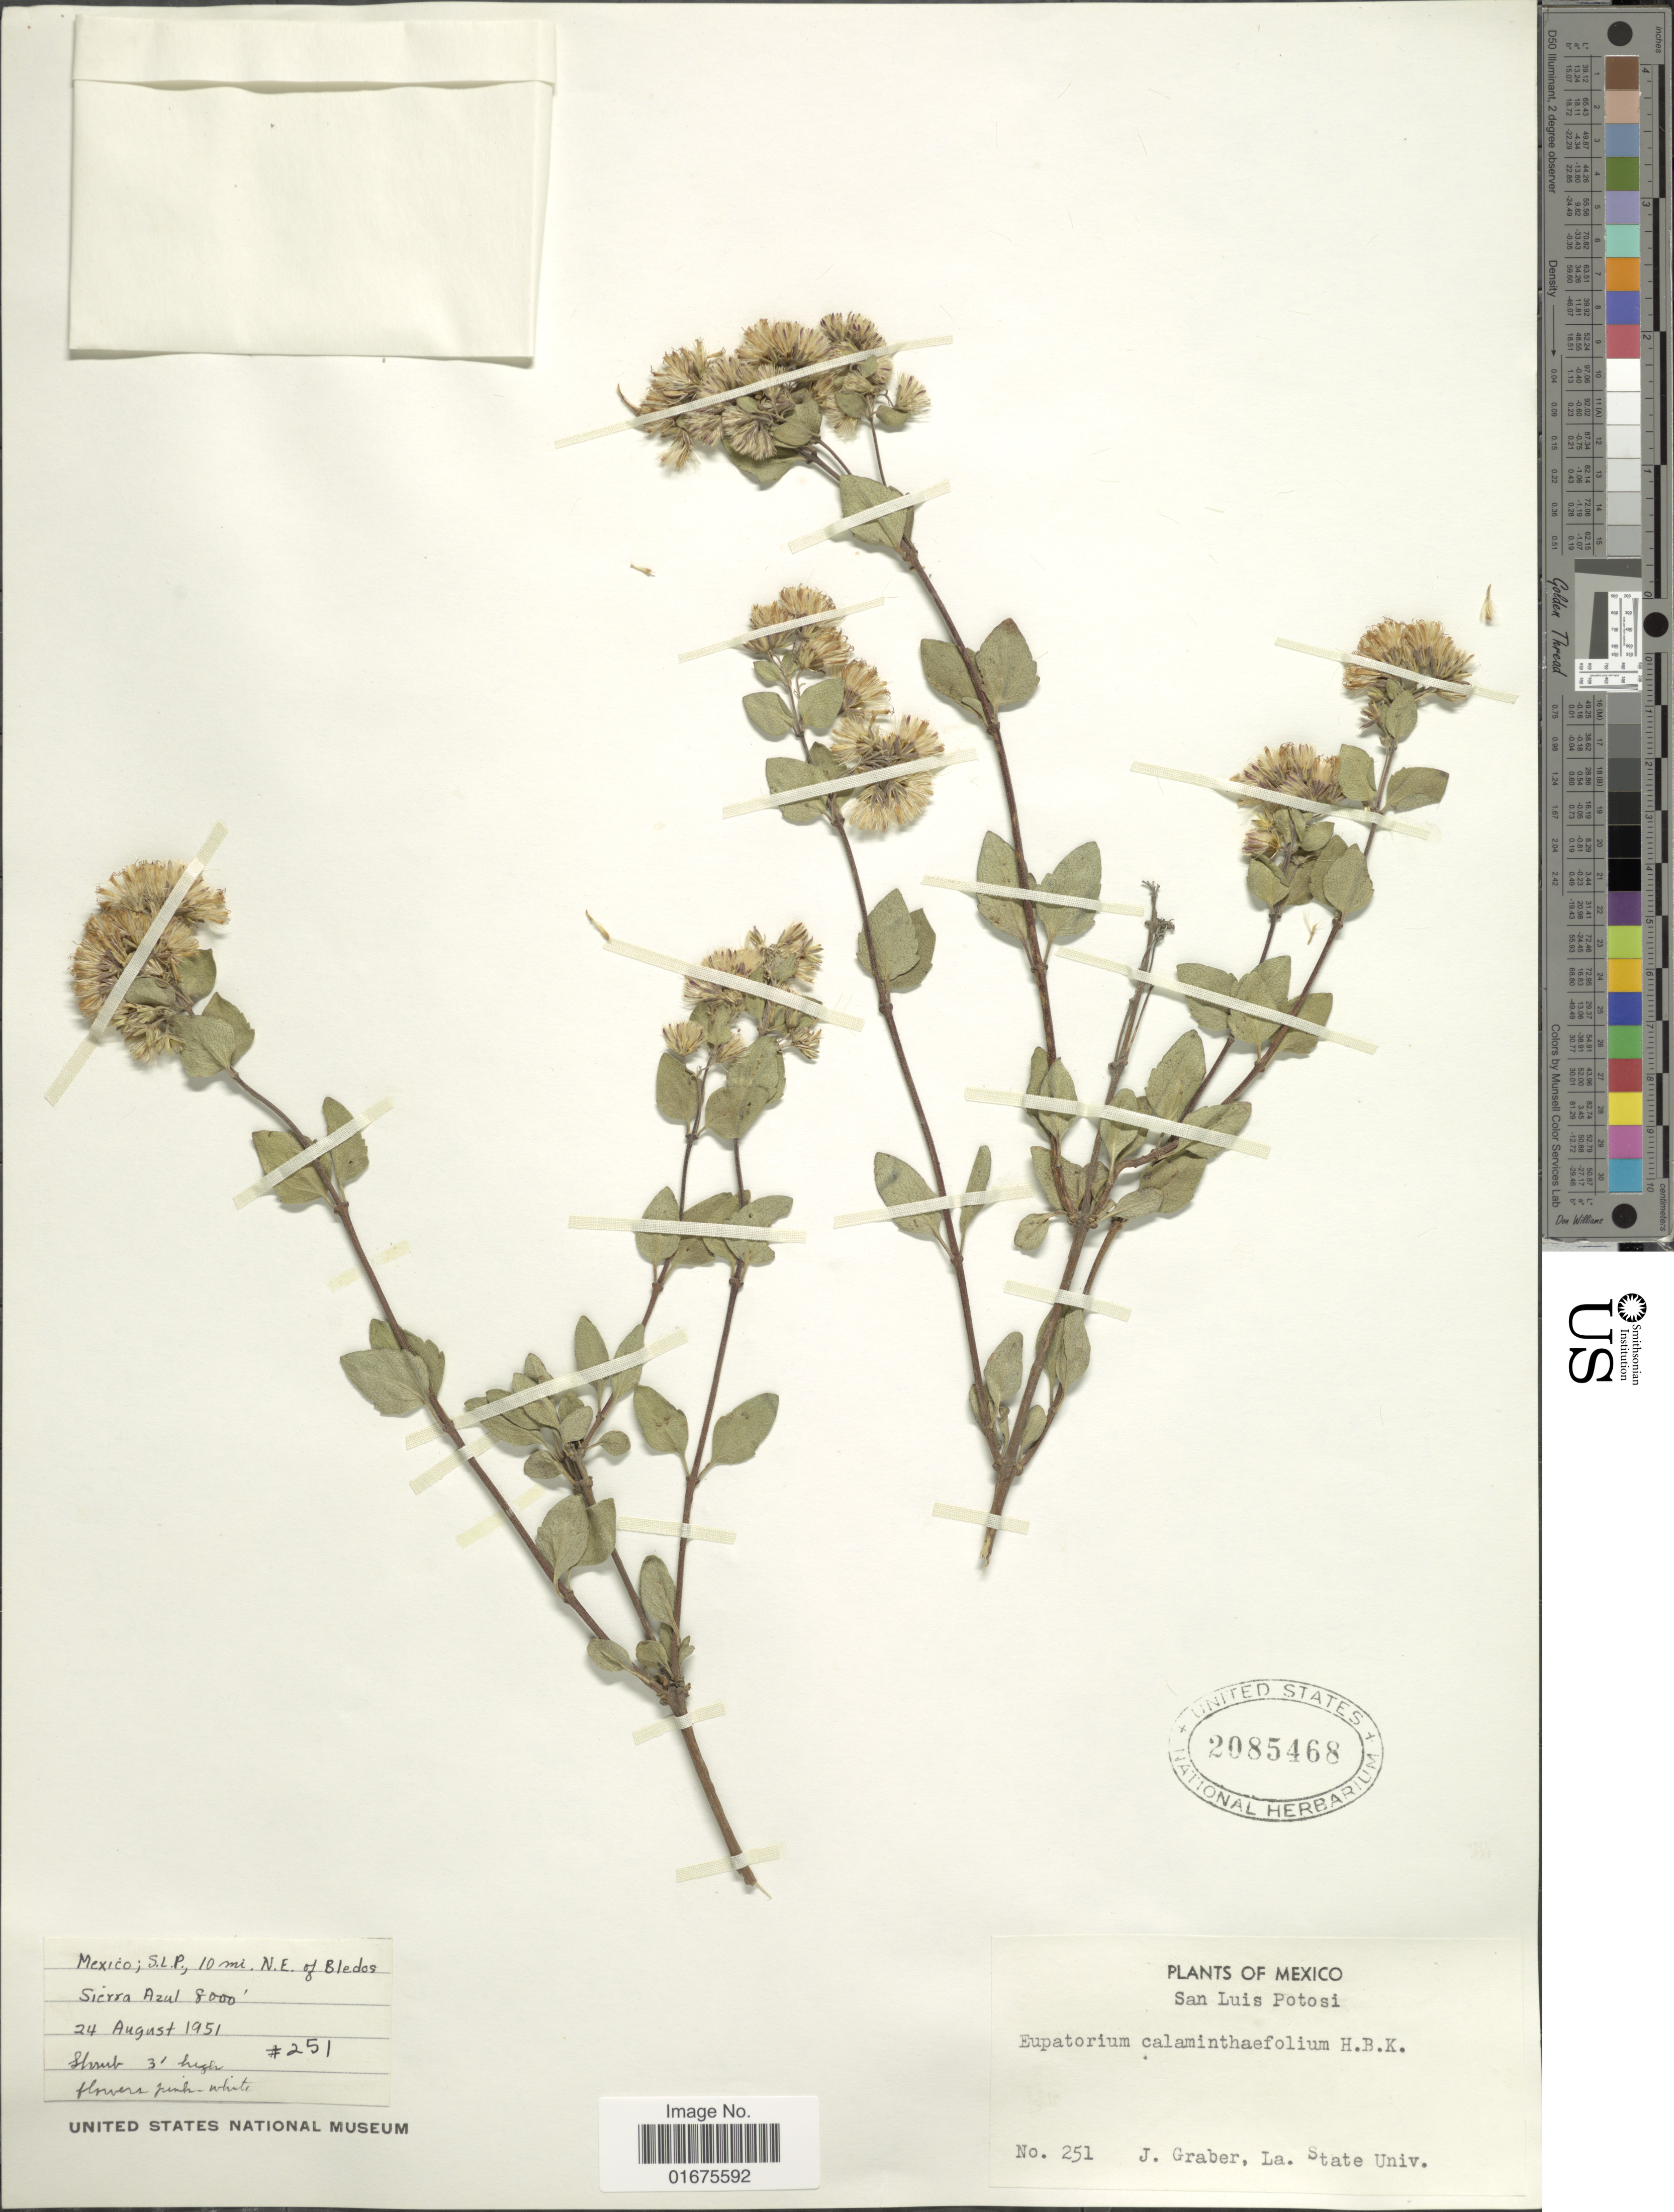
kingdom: Plantae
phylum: Tracheophyta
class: Magnoliopsida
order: Asterales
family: Asteraceae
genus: Ageratina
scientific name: Ageratina calaminthaefolia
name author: (Kunth) R.M. King & H. Rob.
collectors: J. Graber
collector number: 251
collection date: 1951-08-24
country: Mexico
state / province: San Luis Potosí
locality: S.L.P 10 mi NE of Bledos, Sierra Azul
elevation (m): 2438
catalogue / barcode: US 2085468